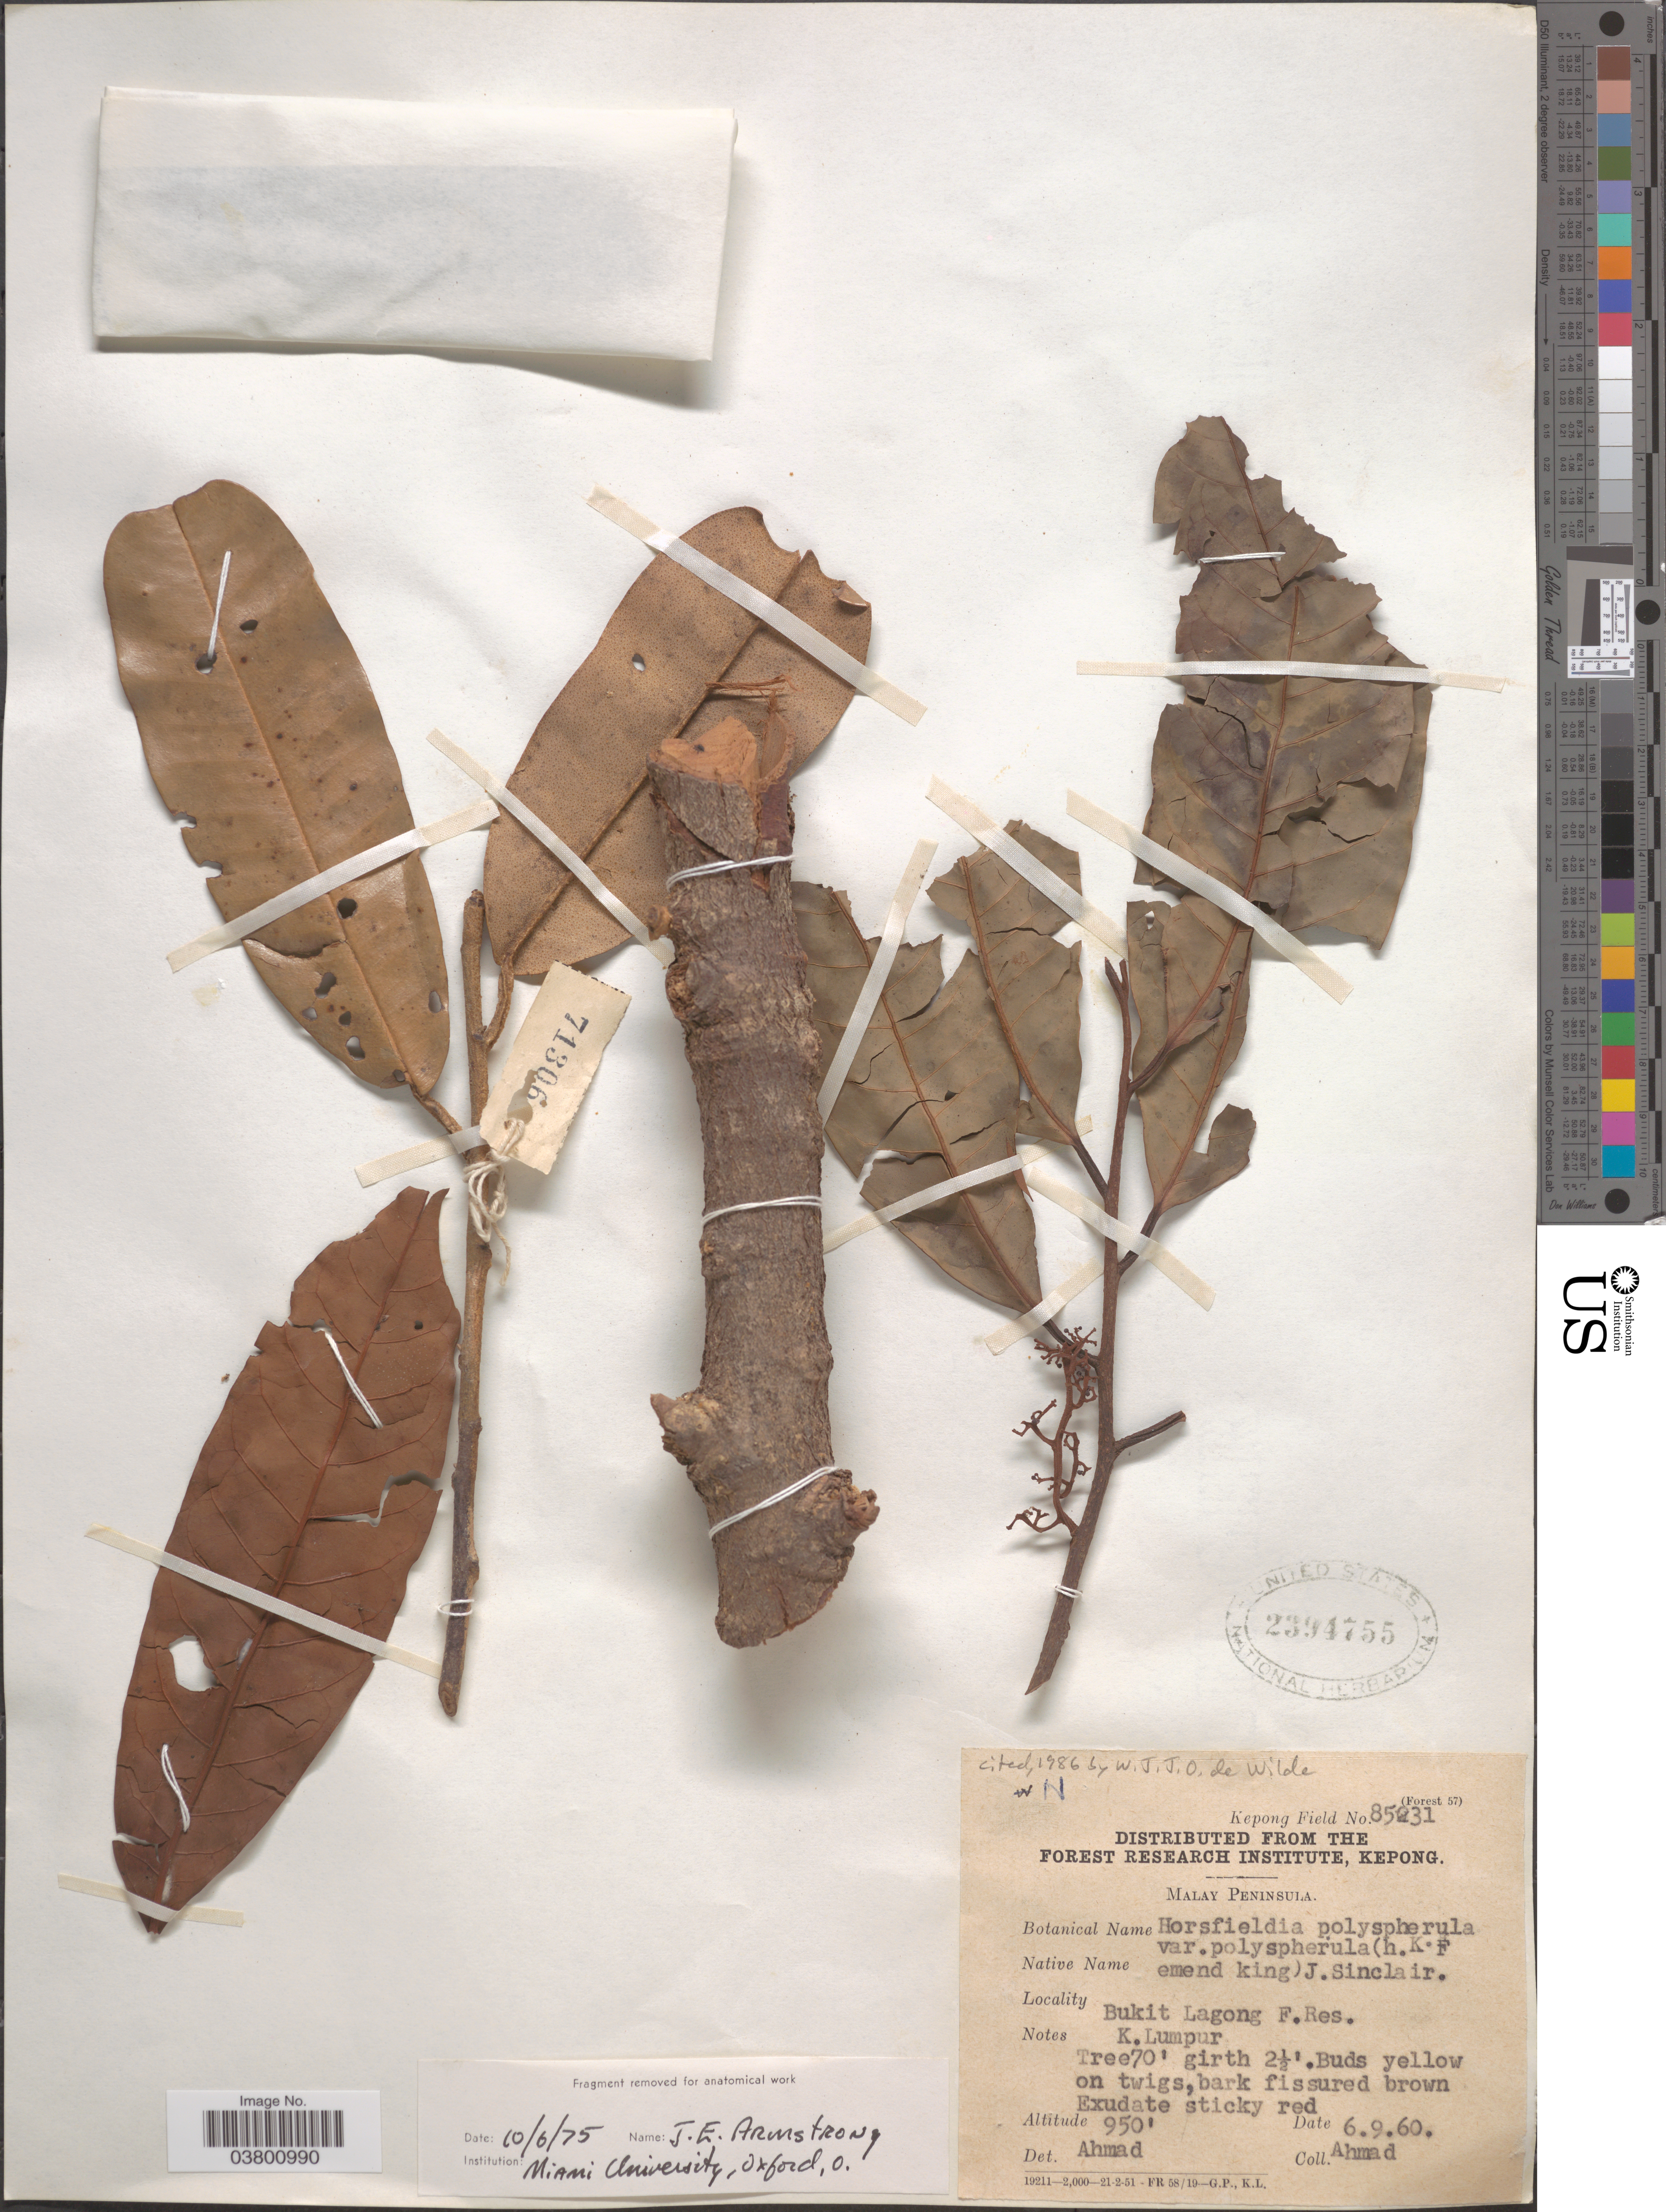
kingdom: Plantae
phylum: Tracheophyta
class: Magnoliopsida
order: Magnoliales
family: Myristicaceae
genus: Horsfieldia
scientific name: Horsfieldia polyspherula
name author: (Hook. f.) J. Sinclair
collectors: -. Ahmad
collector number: Kepong Field 85231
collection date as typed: Transcribed d/m/y: 6/9/60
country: Malaysia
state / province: Kuala Lumpur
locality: Malay Peninsula. Bukit Lagong F. Res. K. Lumpur.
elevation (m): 290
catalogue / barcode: US 2394755